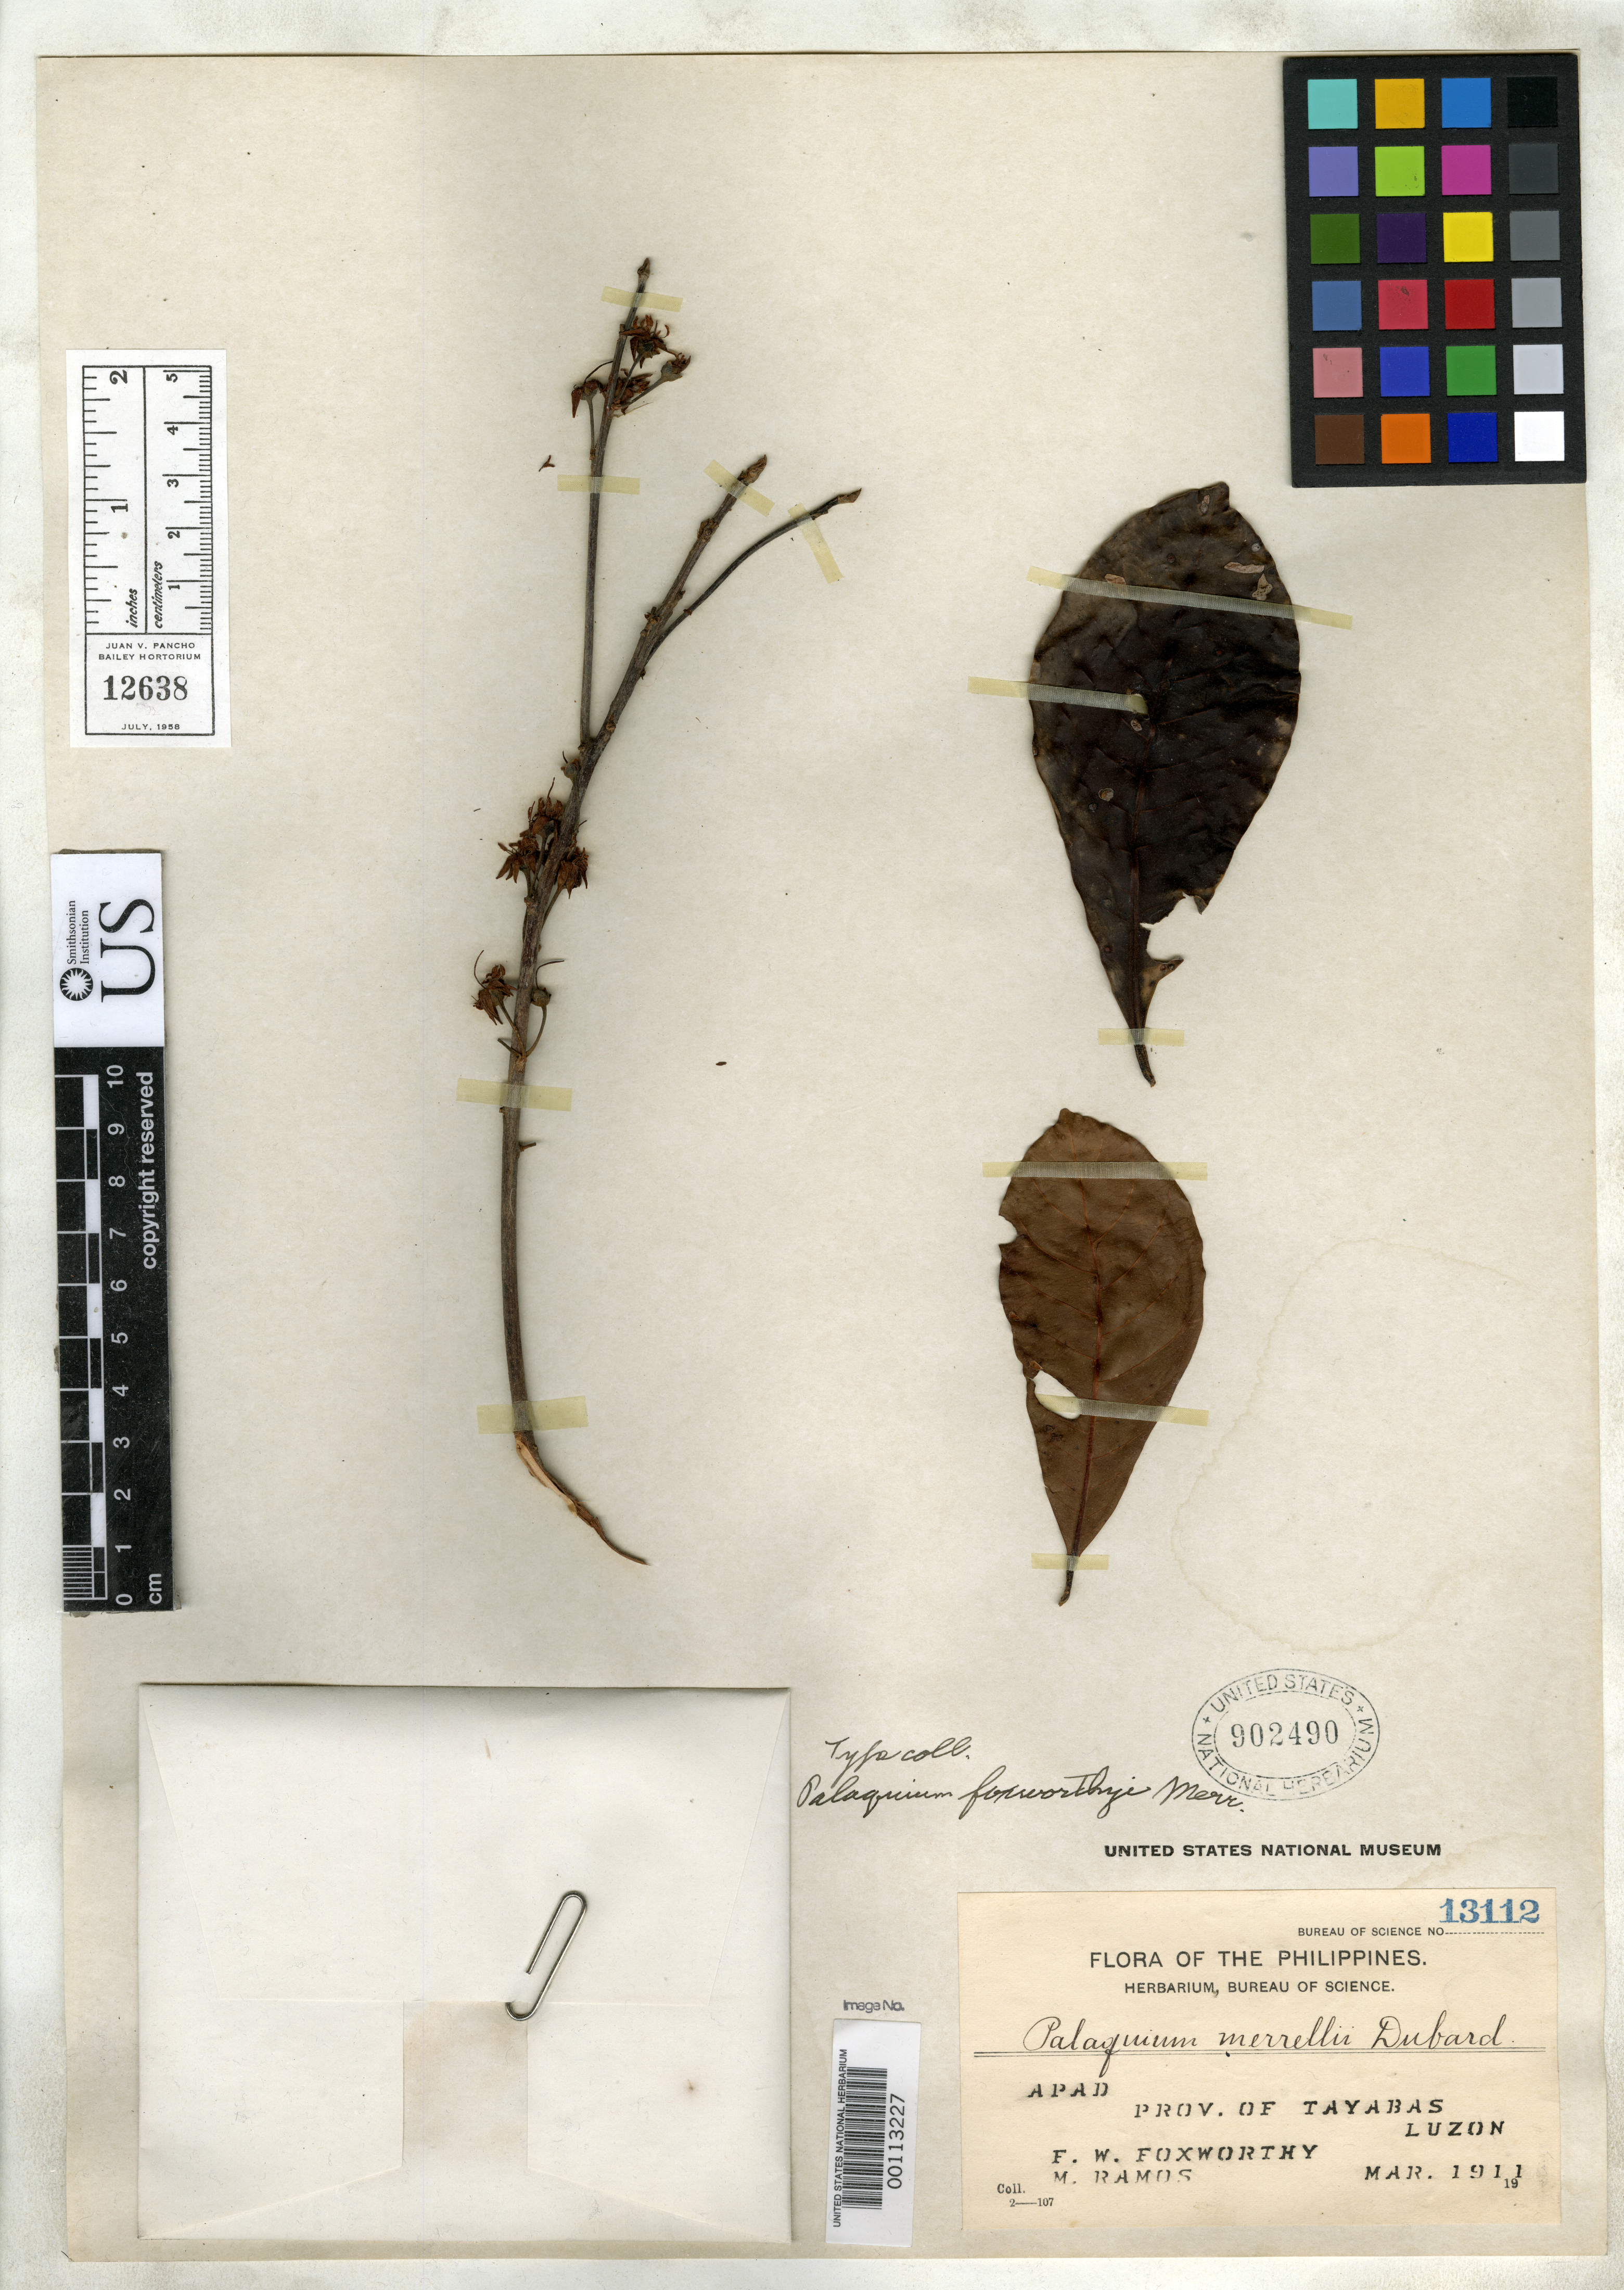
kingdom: Plantae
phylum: Tracheophyta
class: Magnoliopsida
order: Ericales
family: Sapotaceae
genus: Palaquium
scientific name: Palaquium foxworthyi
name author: Merr.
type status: Isotype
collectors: F. W. Foxworthy & M. Ramos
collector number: Bur. Sci. 13112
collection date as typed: Mar 1911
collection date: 1911-03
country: Philippines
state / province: Calabarzon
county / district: Quezon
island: Luzon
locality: Apad.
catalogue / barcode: US 902490